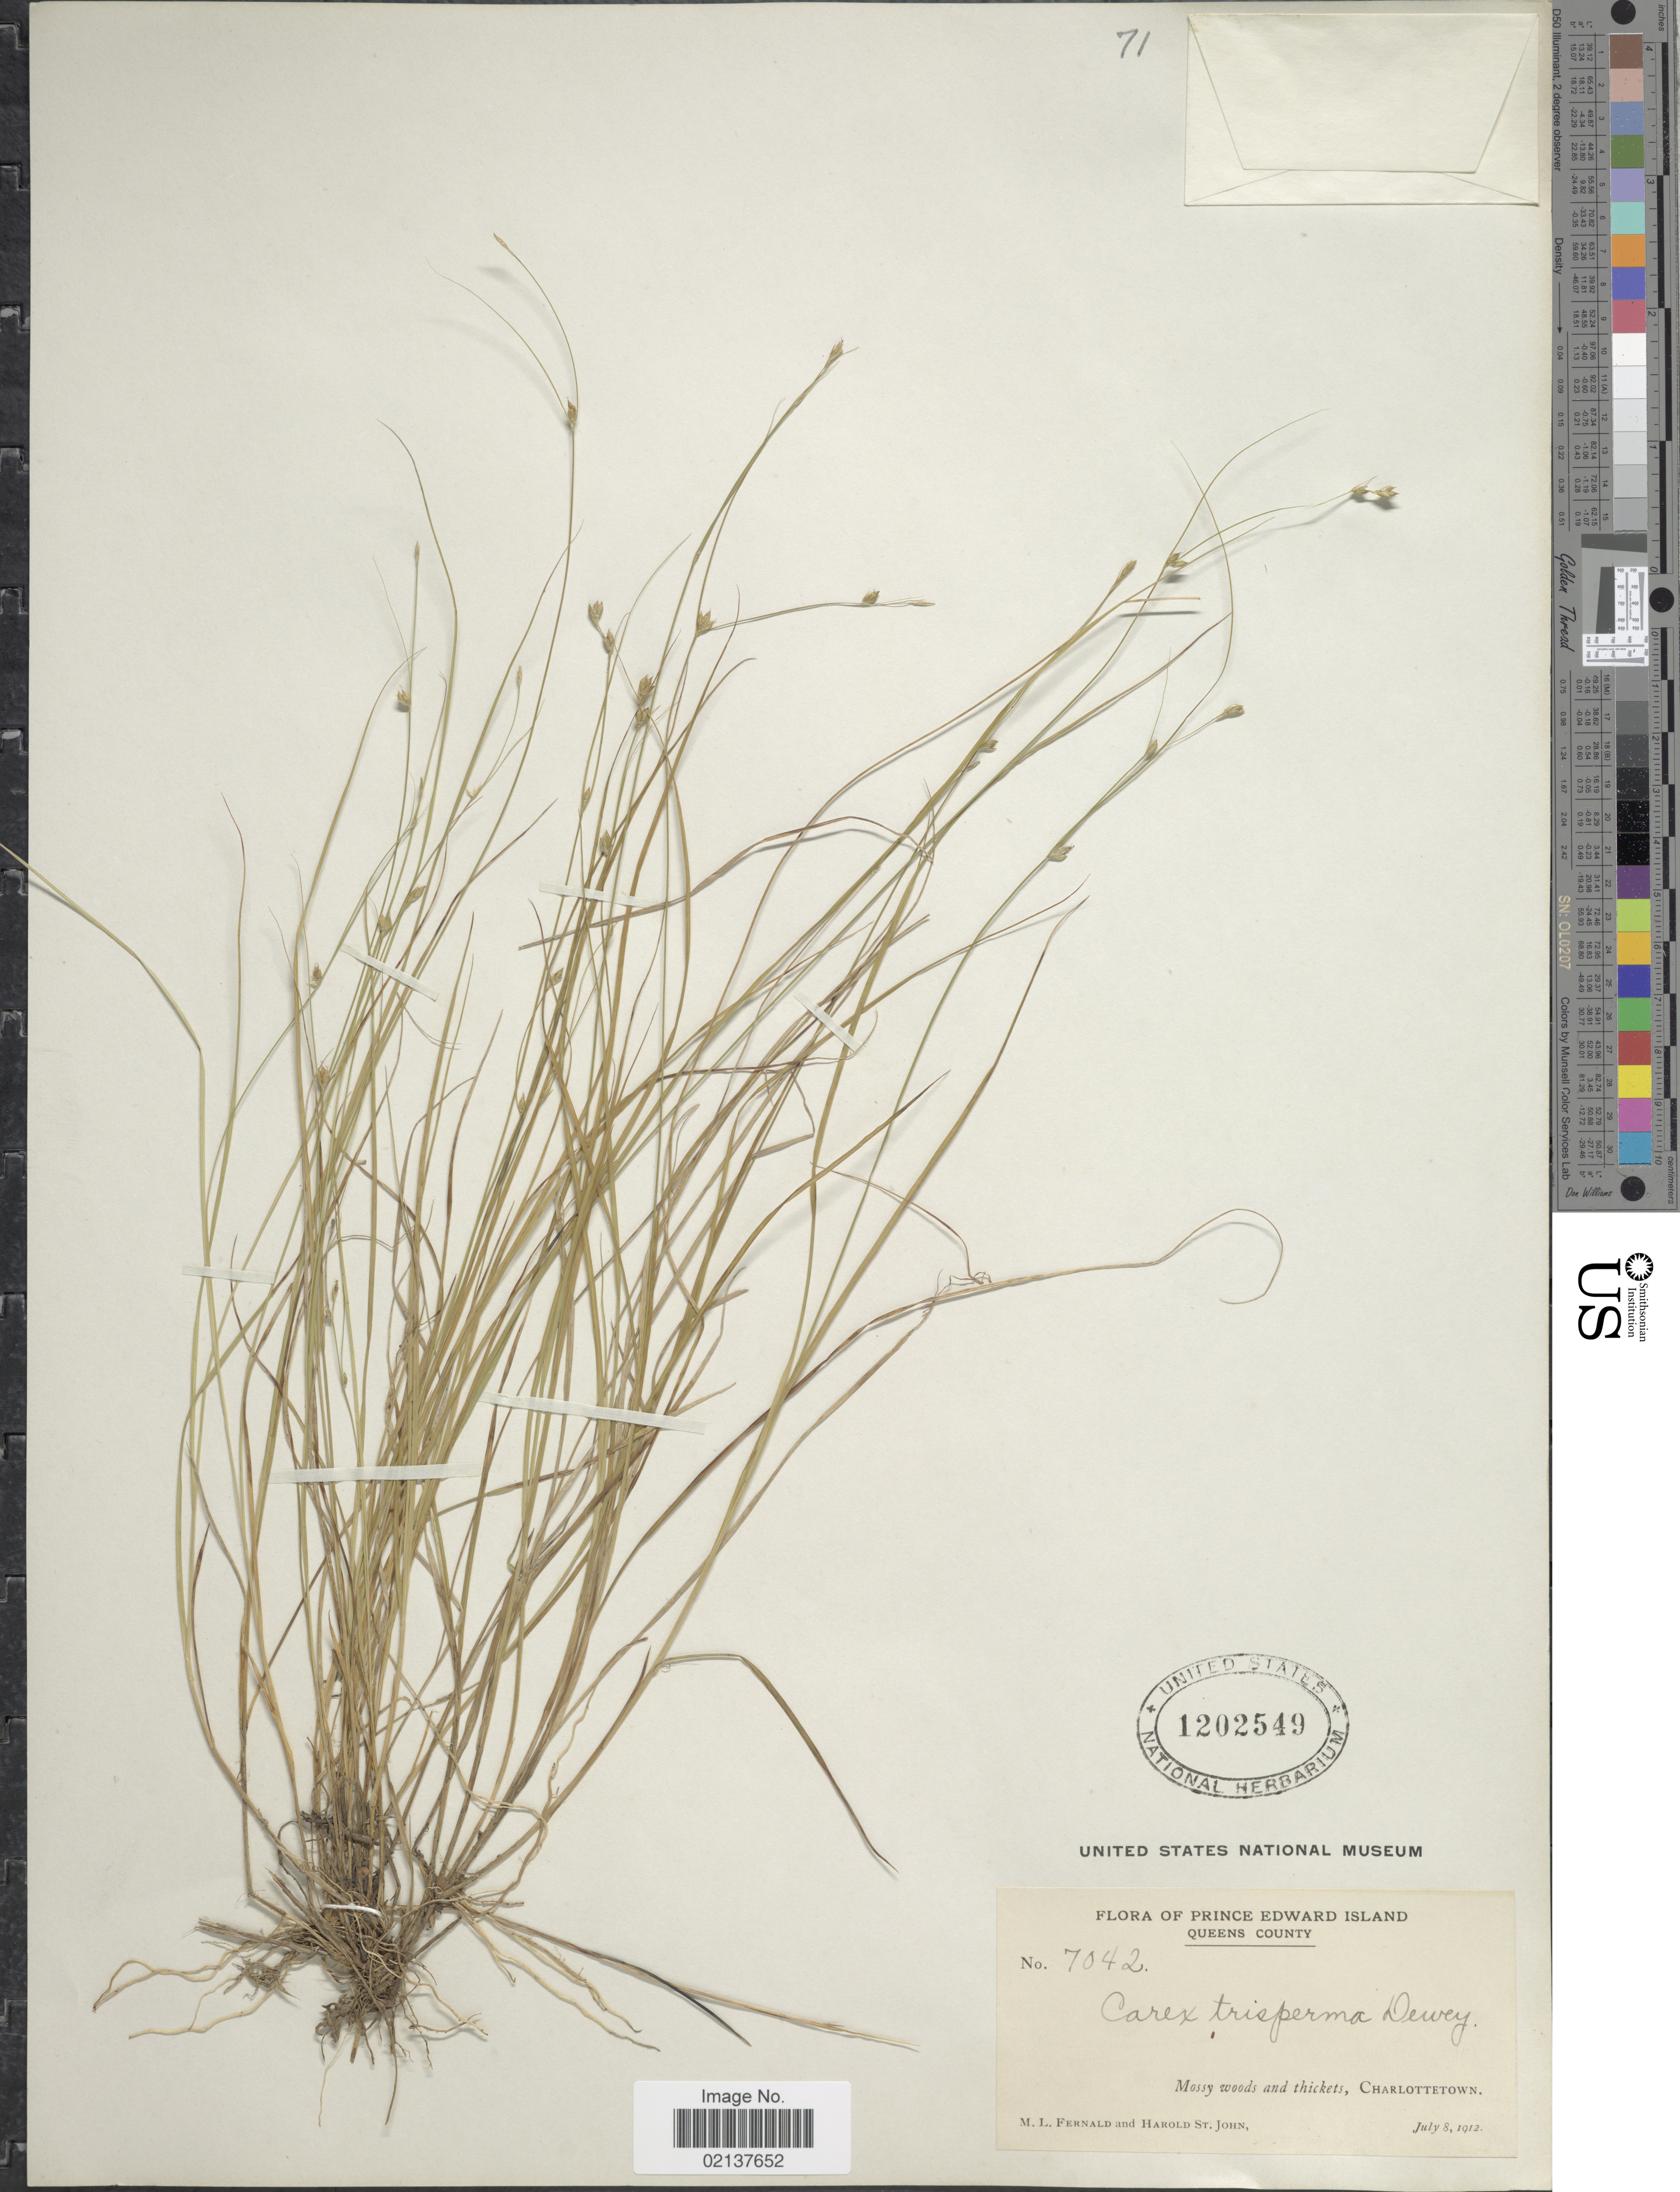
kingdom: Plantae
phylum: Tracheophyta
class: Liliopsida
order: Poales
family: Cyperaceae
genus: Carex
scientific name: Carex trisperma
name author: Dewey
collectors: M. L. Fernald & H. St. John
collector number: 7042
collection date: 1912-07-08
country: Canada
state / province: Prince Edward Island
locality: Queens County, Charlottetown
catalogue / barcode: US 1202549